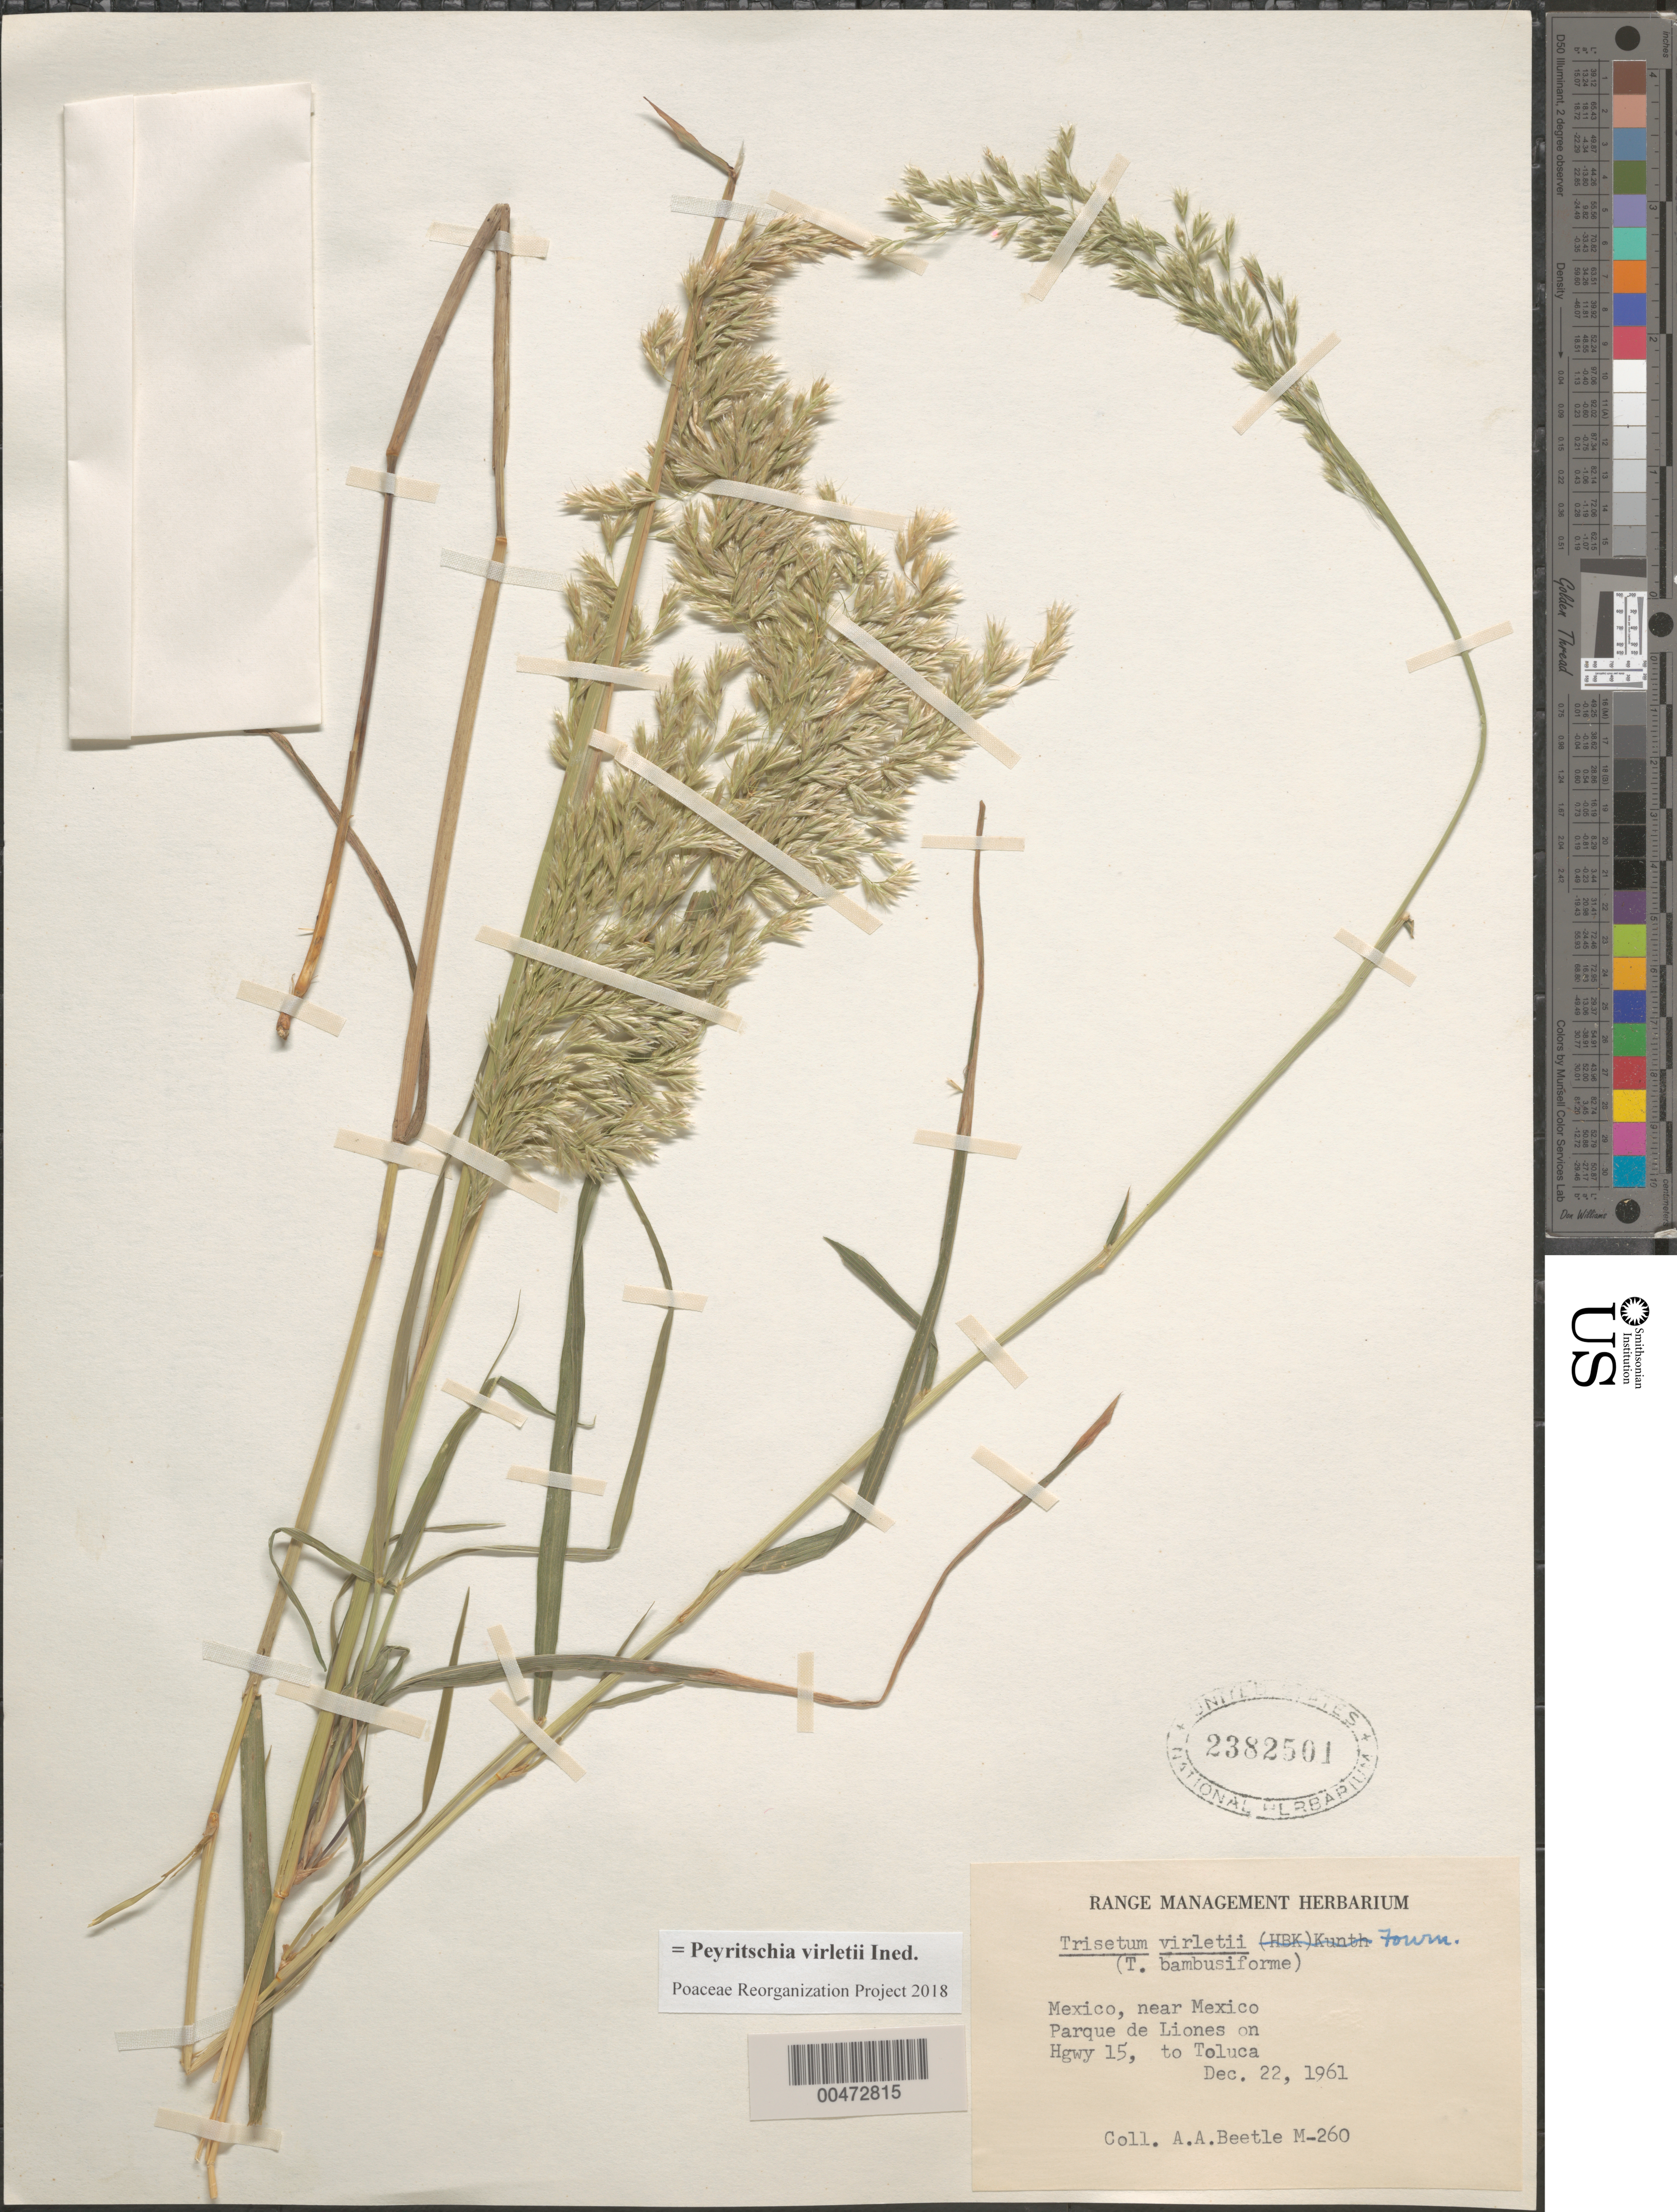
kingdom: Plantae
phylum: Tracheophyta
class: Liliopsida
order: Poales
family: Poaceae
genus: Peyritschia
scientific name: Peyritschia virletii ined.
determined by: Poaceae Reorganization Project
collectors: A. A. Beetle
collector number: M-260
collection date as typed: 22 Dec 1961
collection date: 1961-12-22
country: Mexico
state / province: México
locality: Near Mexico Parque de Liones on Hwy 15, to Toluca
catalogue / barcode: US 2382501